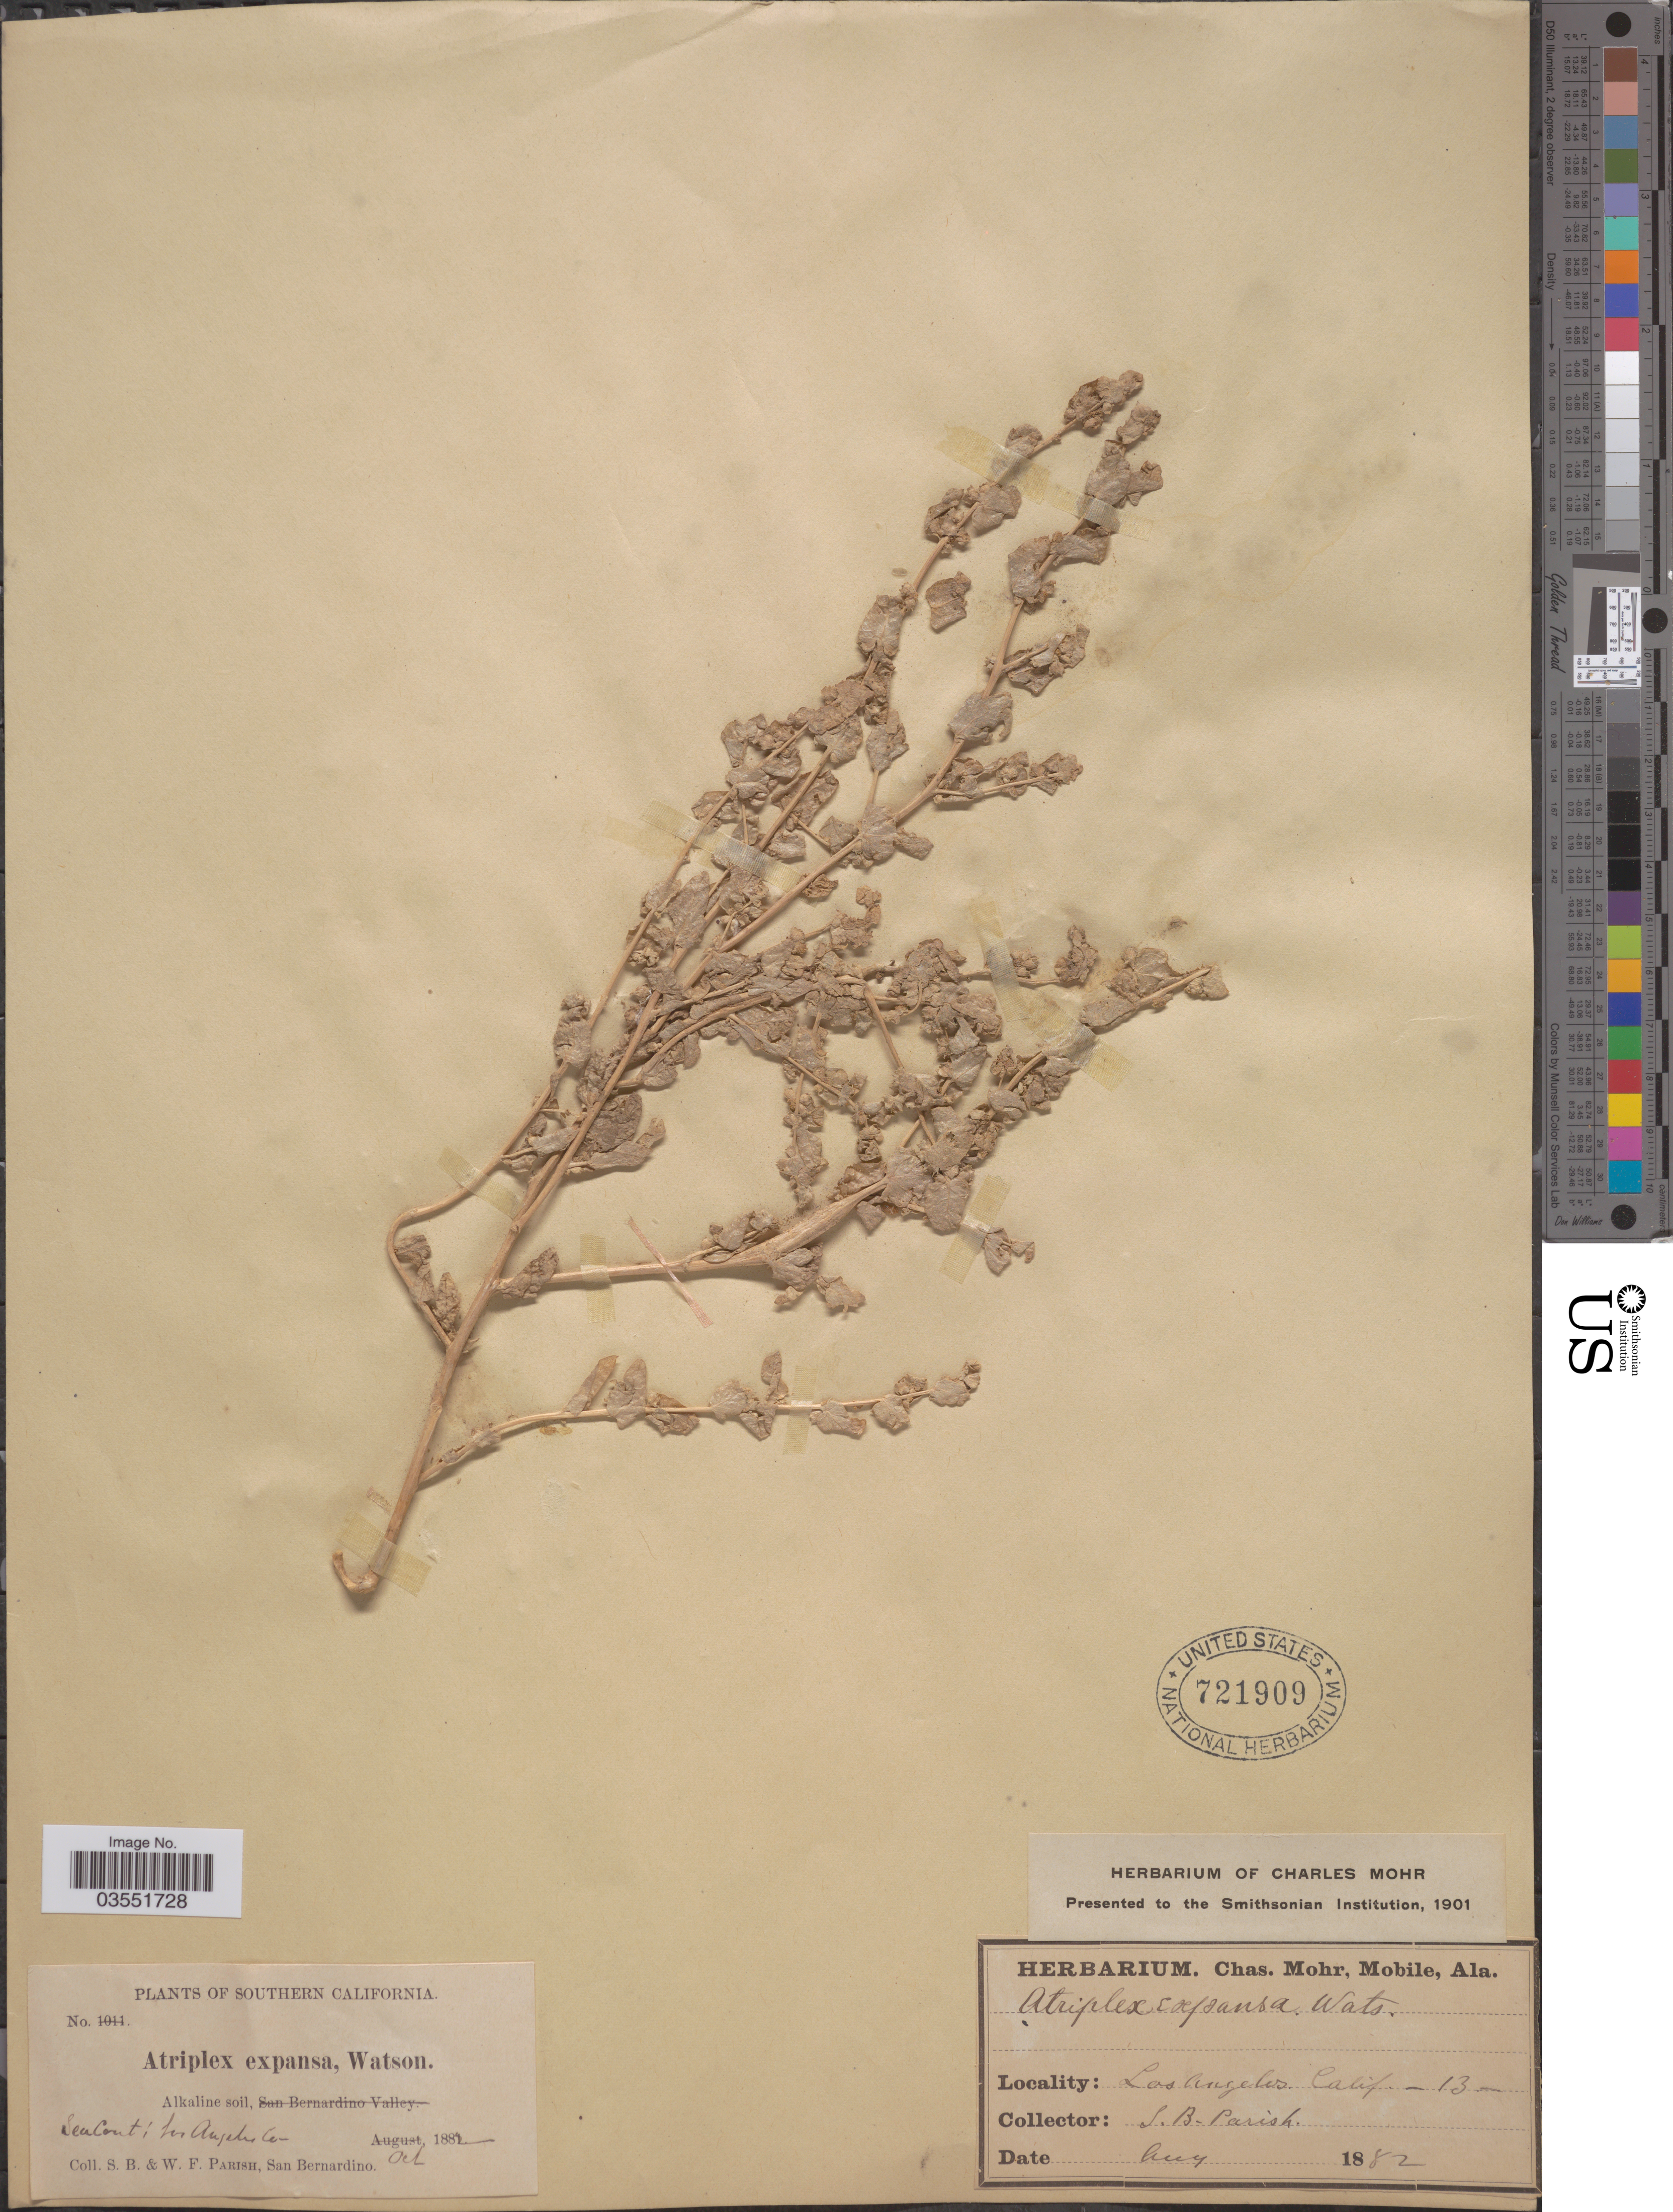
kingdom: Plantae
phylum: Tracheophyta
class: Magnoliopsida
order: Caryophyllales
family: Amaranthaceae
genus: Atriplex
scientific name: Atriplex expansa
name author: S. Watson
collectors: S. B. Parish & W. F. Parish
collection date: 1882-10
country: United States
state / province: California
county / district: Los Angeles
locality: Southern California. Sea Coast; Los Angeles Co.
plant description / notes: Corrected "Seacont i Los Angeles Co." to "Sea Coast; Los Angeles Co." Filled county field.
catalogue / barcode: US 721909